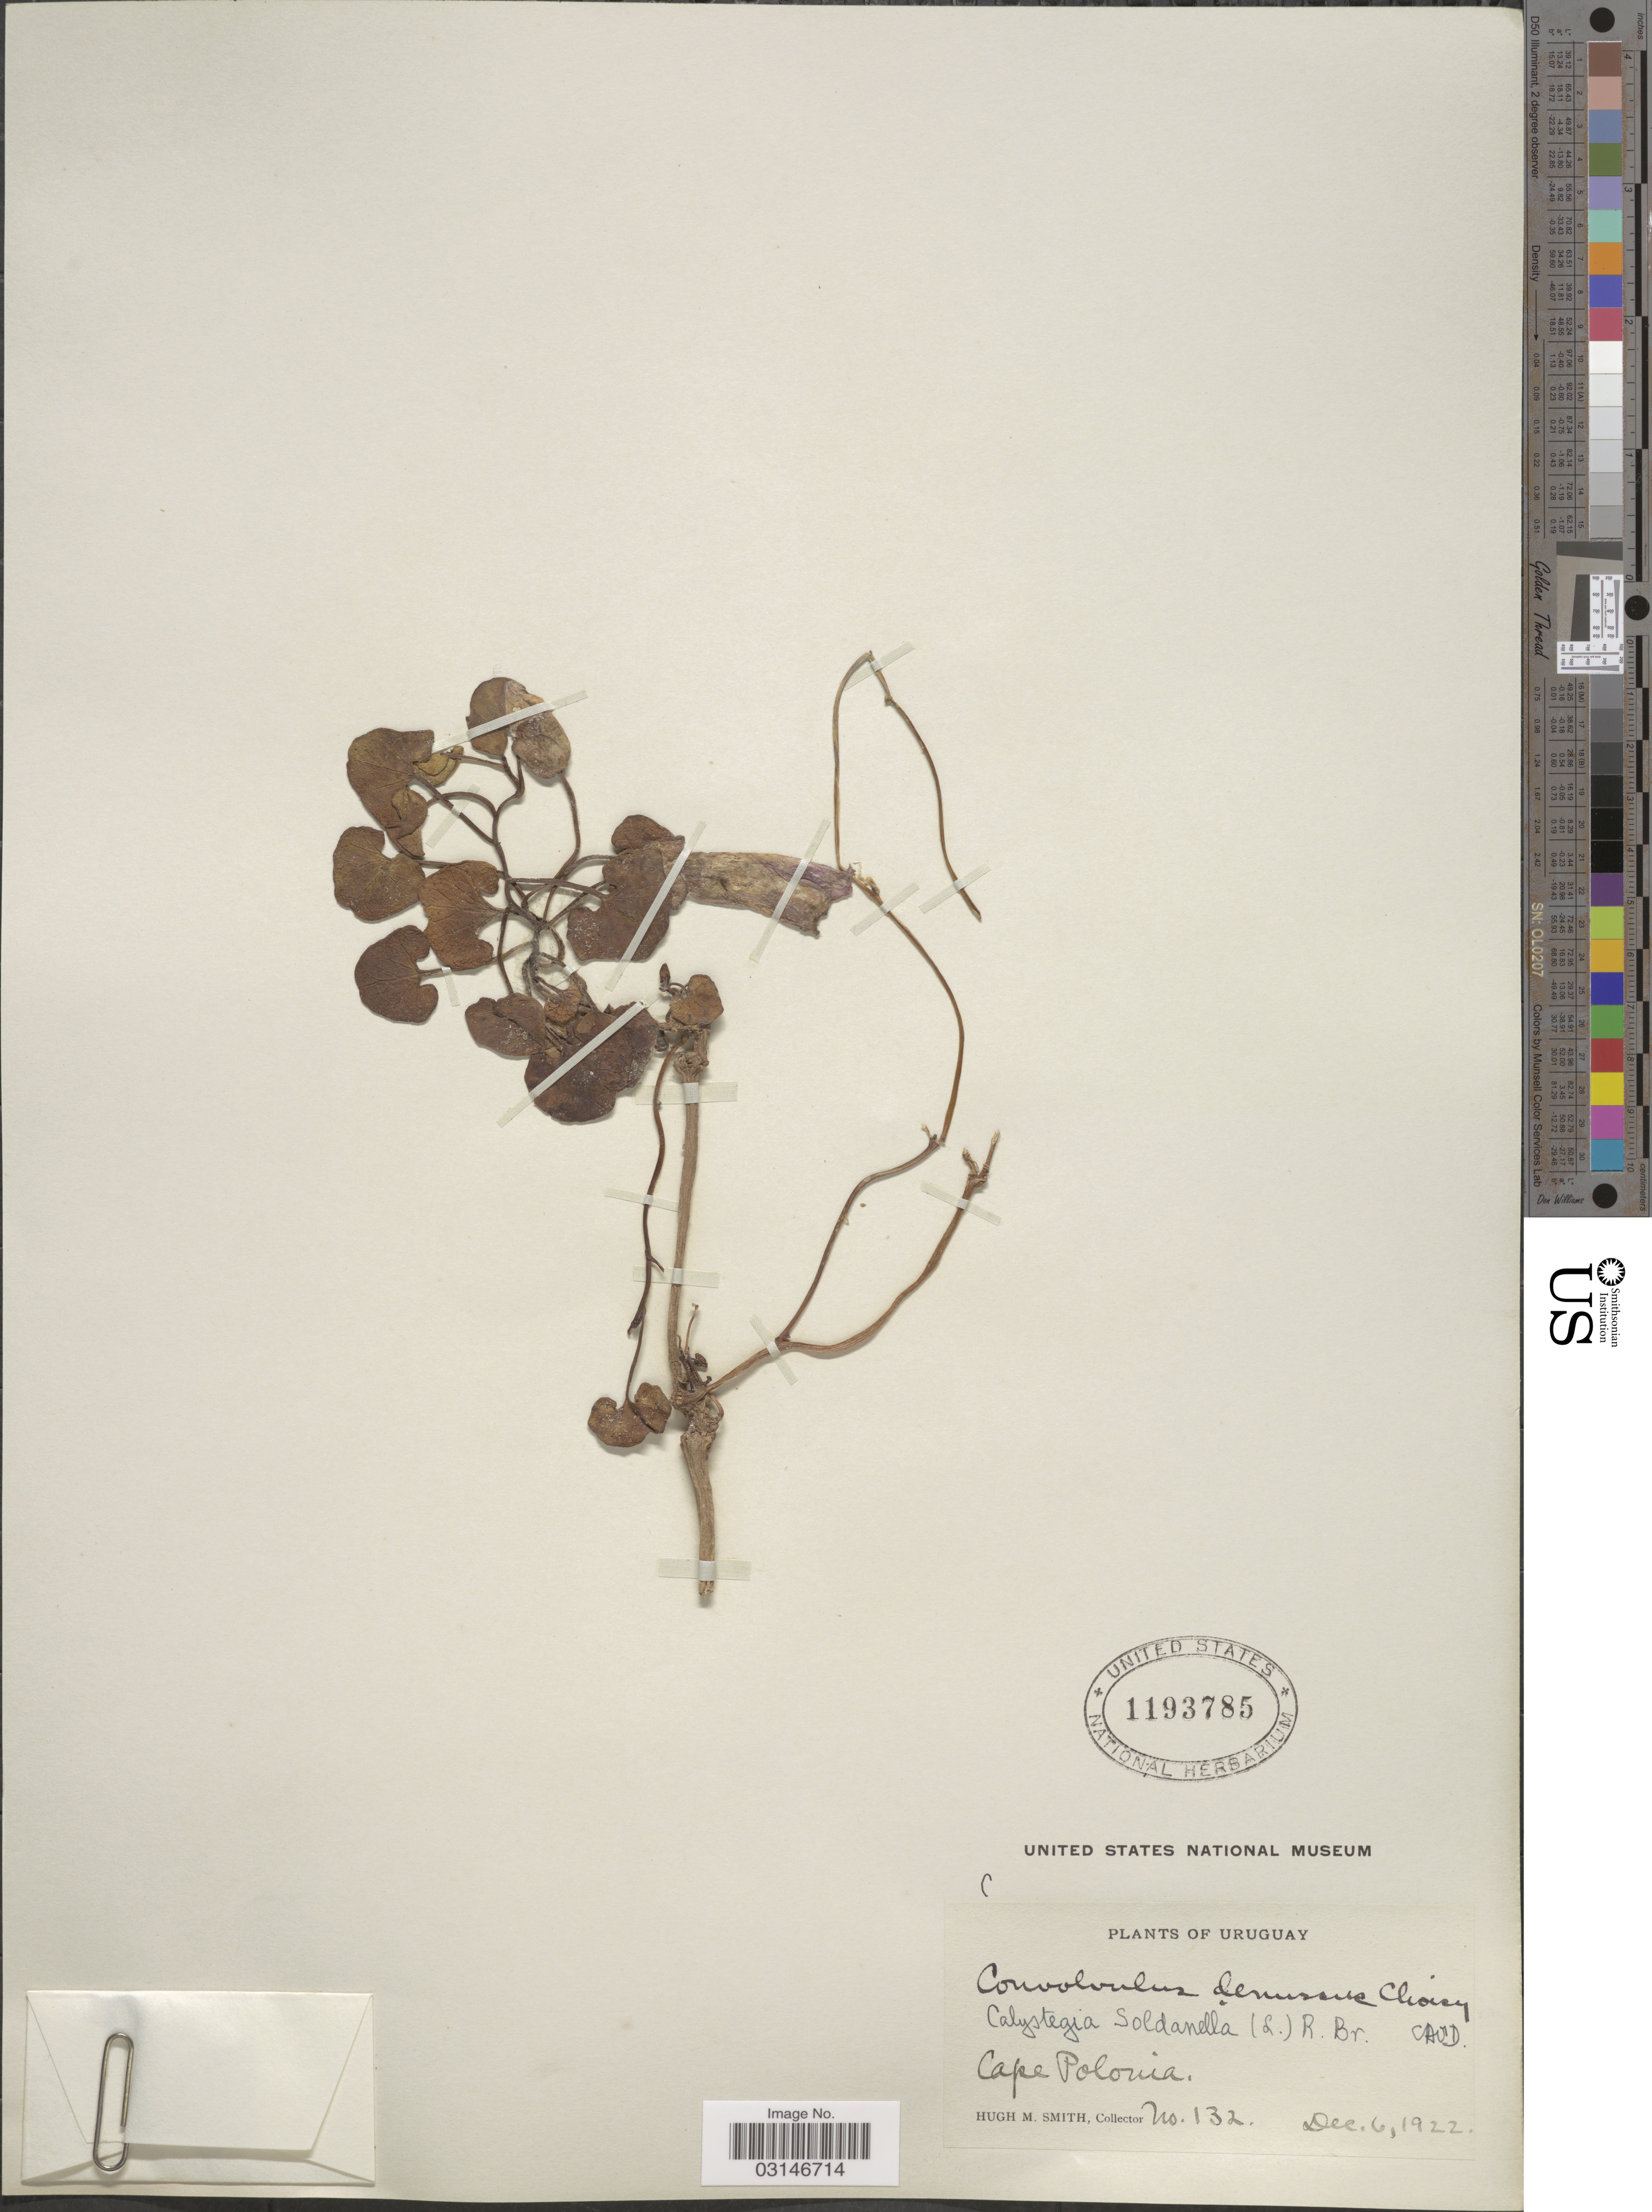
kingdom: Plantae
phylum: Tracheophyta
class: Magnoliopsida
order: Solanales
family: Convolvulaceae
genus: Calystegia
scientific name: Calystegia soldanella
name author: (L.) R. Br.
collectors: H. M. Smith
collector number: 132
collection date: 1922-12-06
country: Uruguay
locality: Cape Polonia.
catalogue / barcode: US 1193785